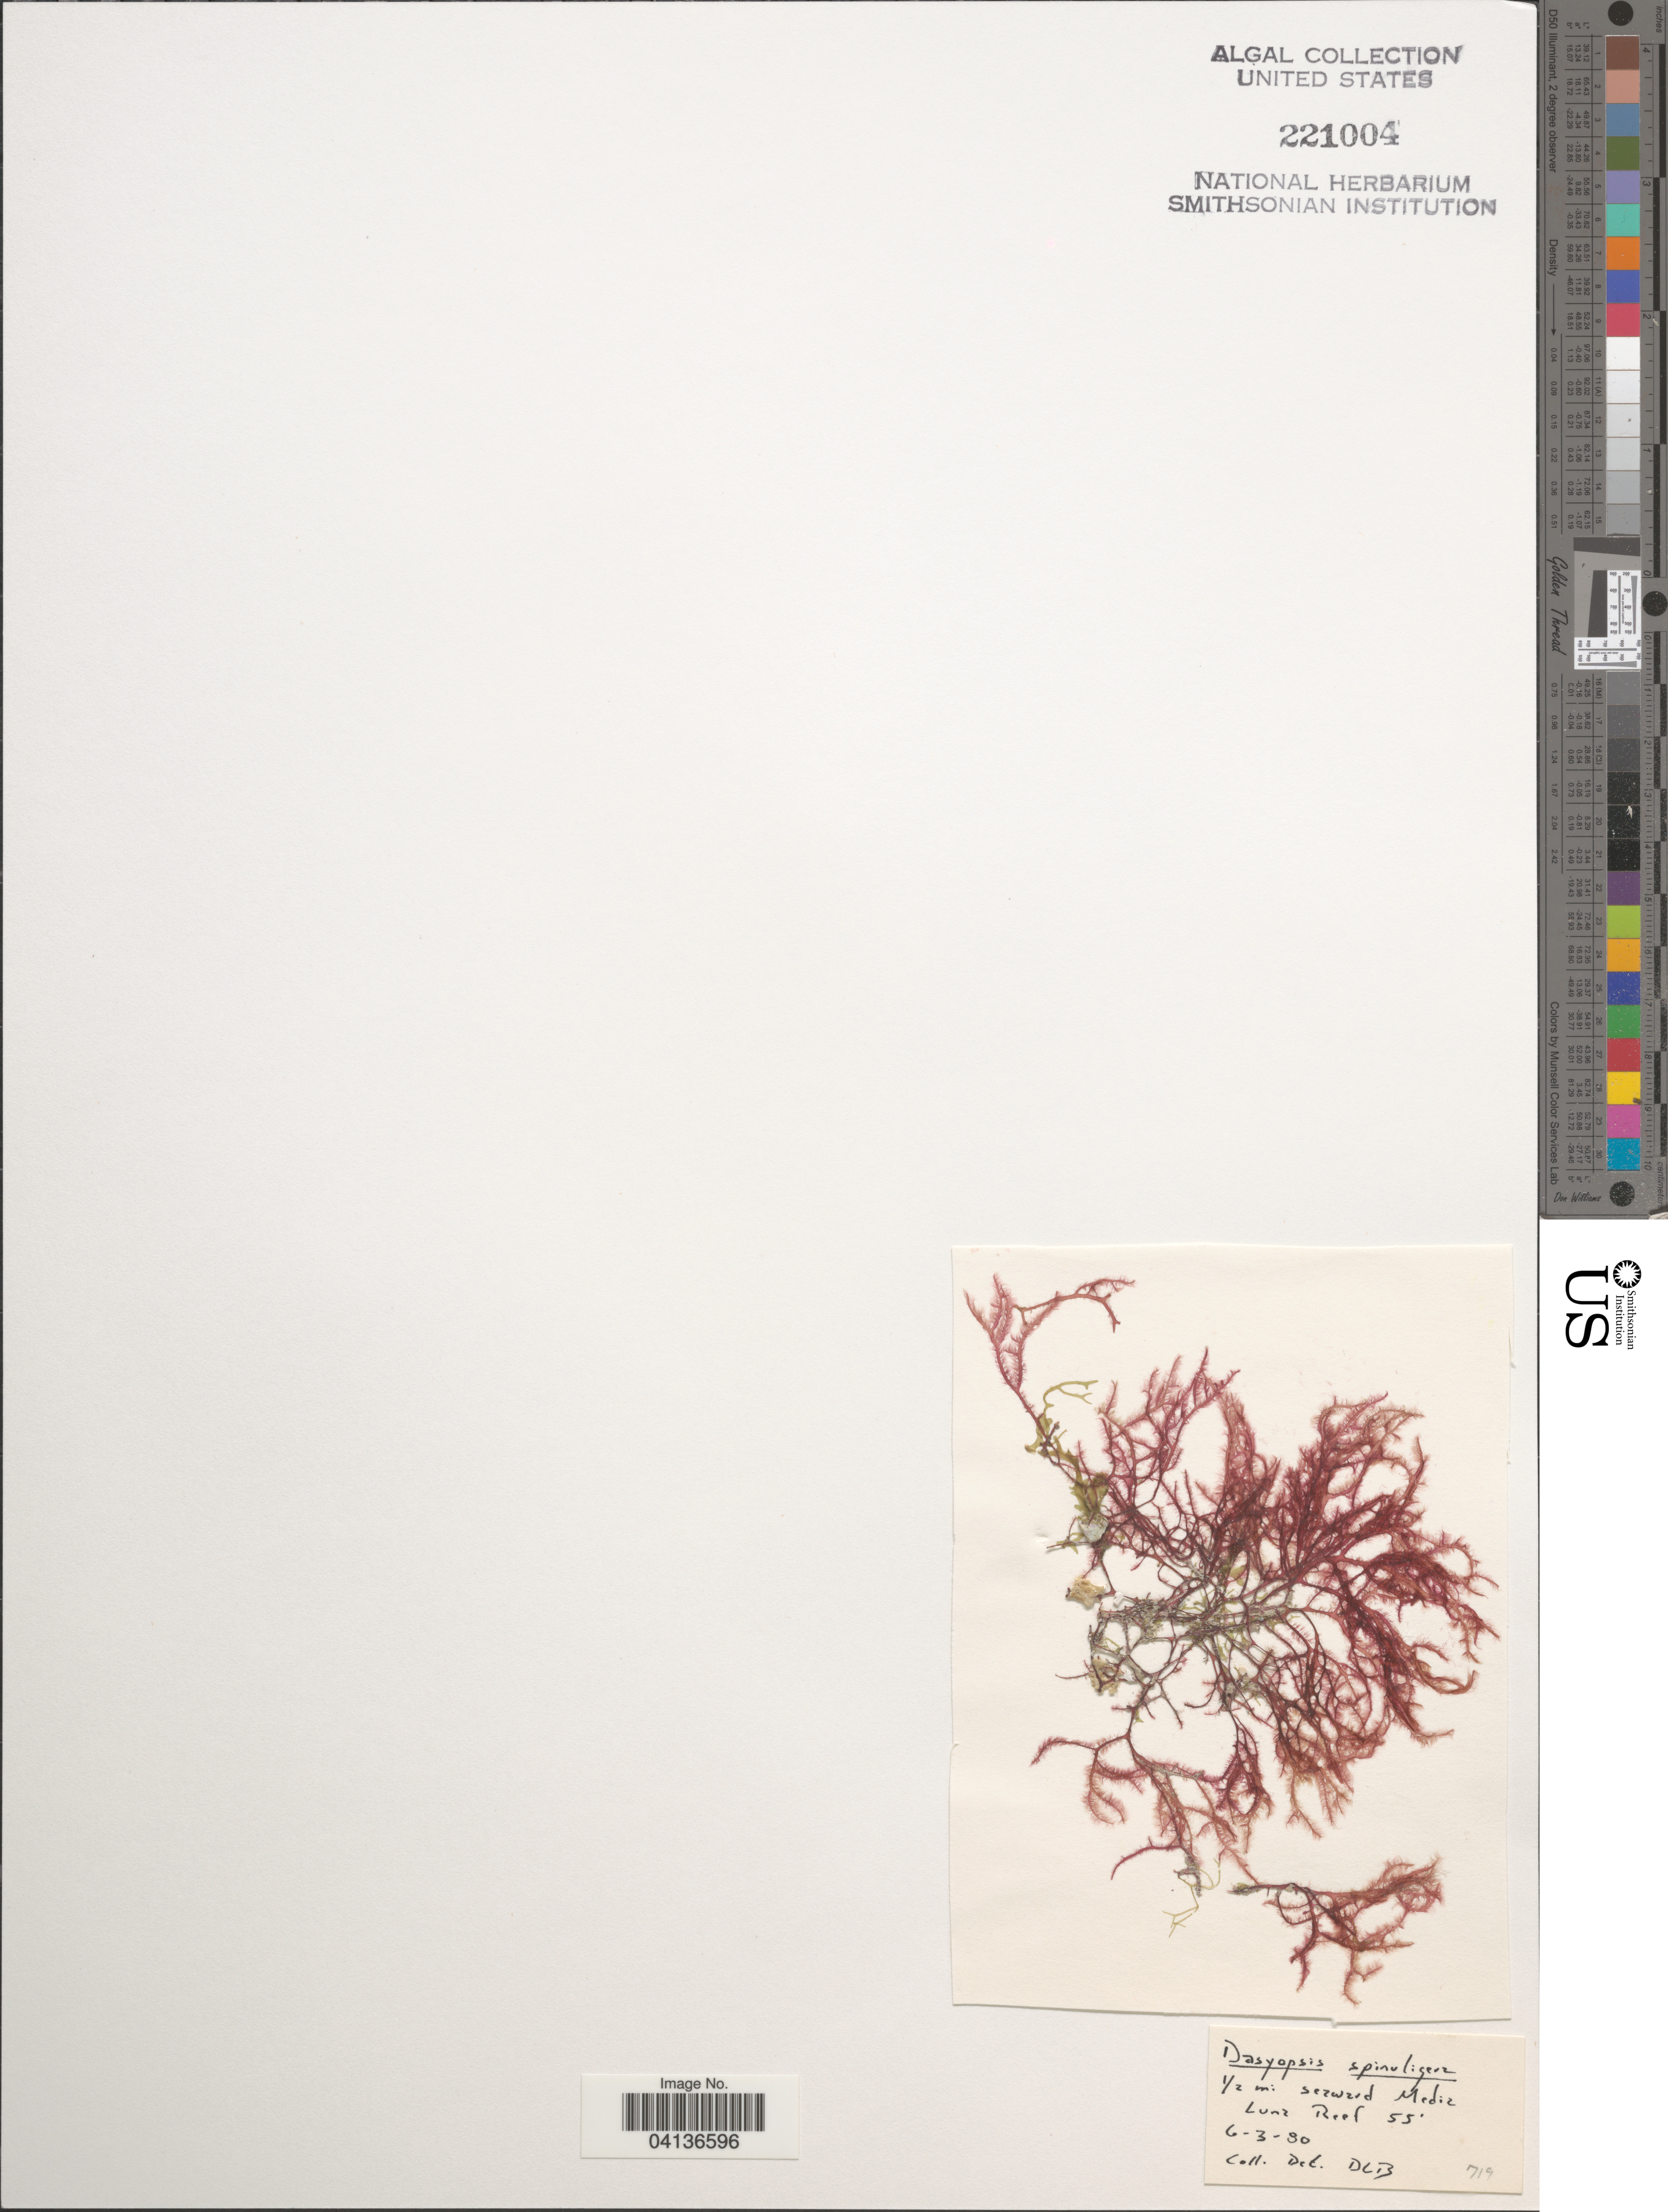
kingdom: Plantae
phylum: Rhodophyta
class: Florideophyceae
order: Ceramiales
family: Dasyaceae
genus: Dasya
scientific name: Dasya spinuligera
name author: Collins & Herv.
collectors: D. L. B.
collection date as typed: Transcribed d/m/y: 3/6/80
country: Puerto Rico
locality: ½ mi seaward Media Luna Reef.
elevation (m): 17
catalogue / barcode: US 221004